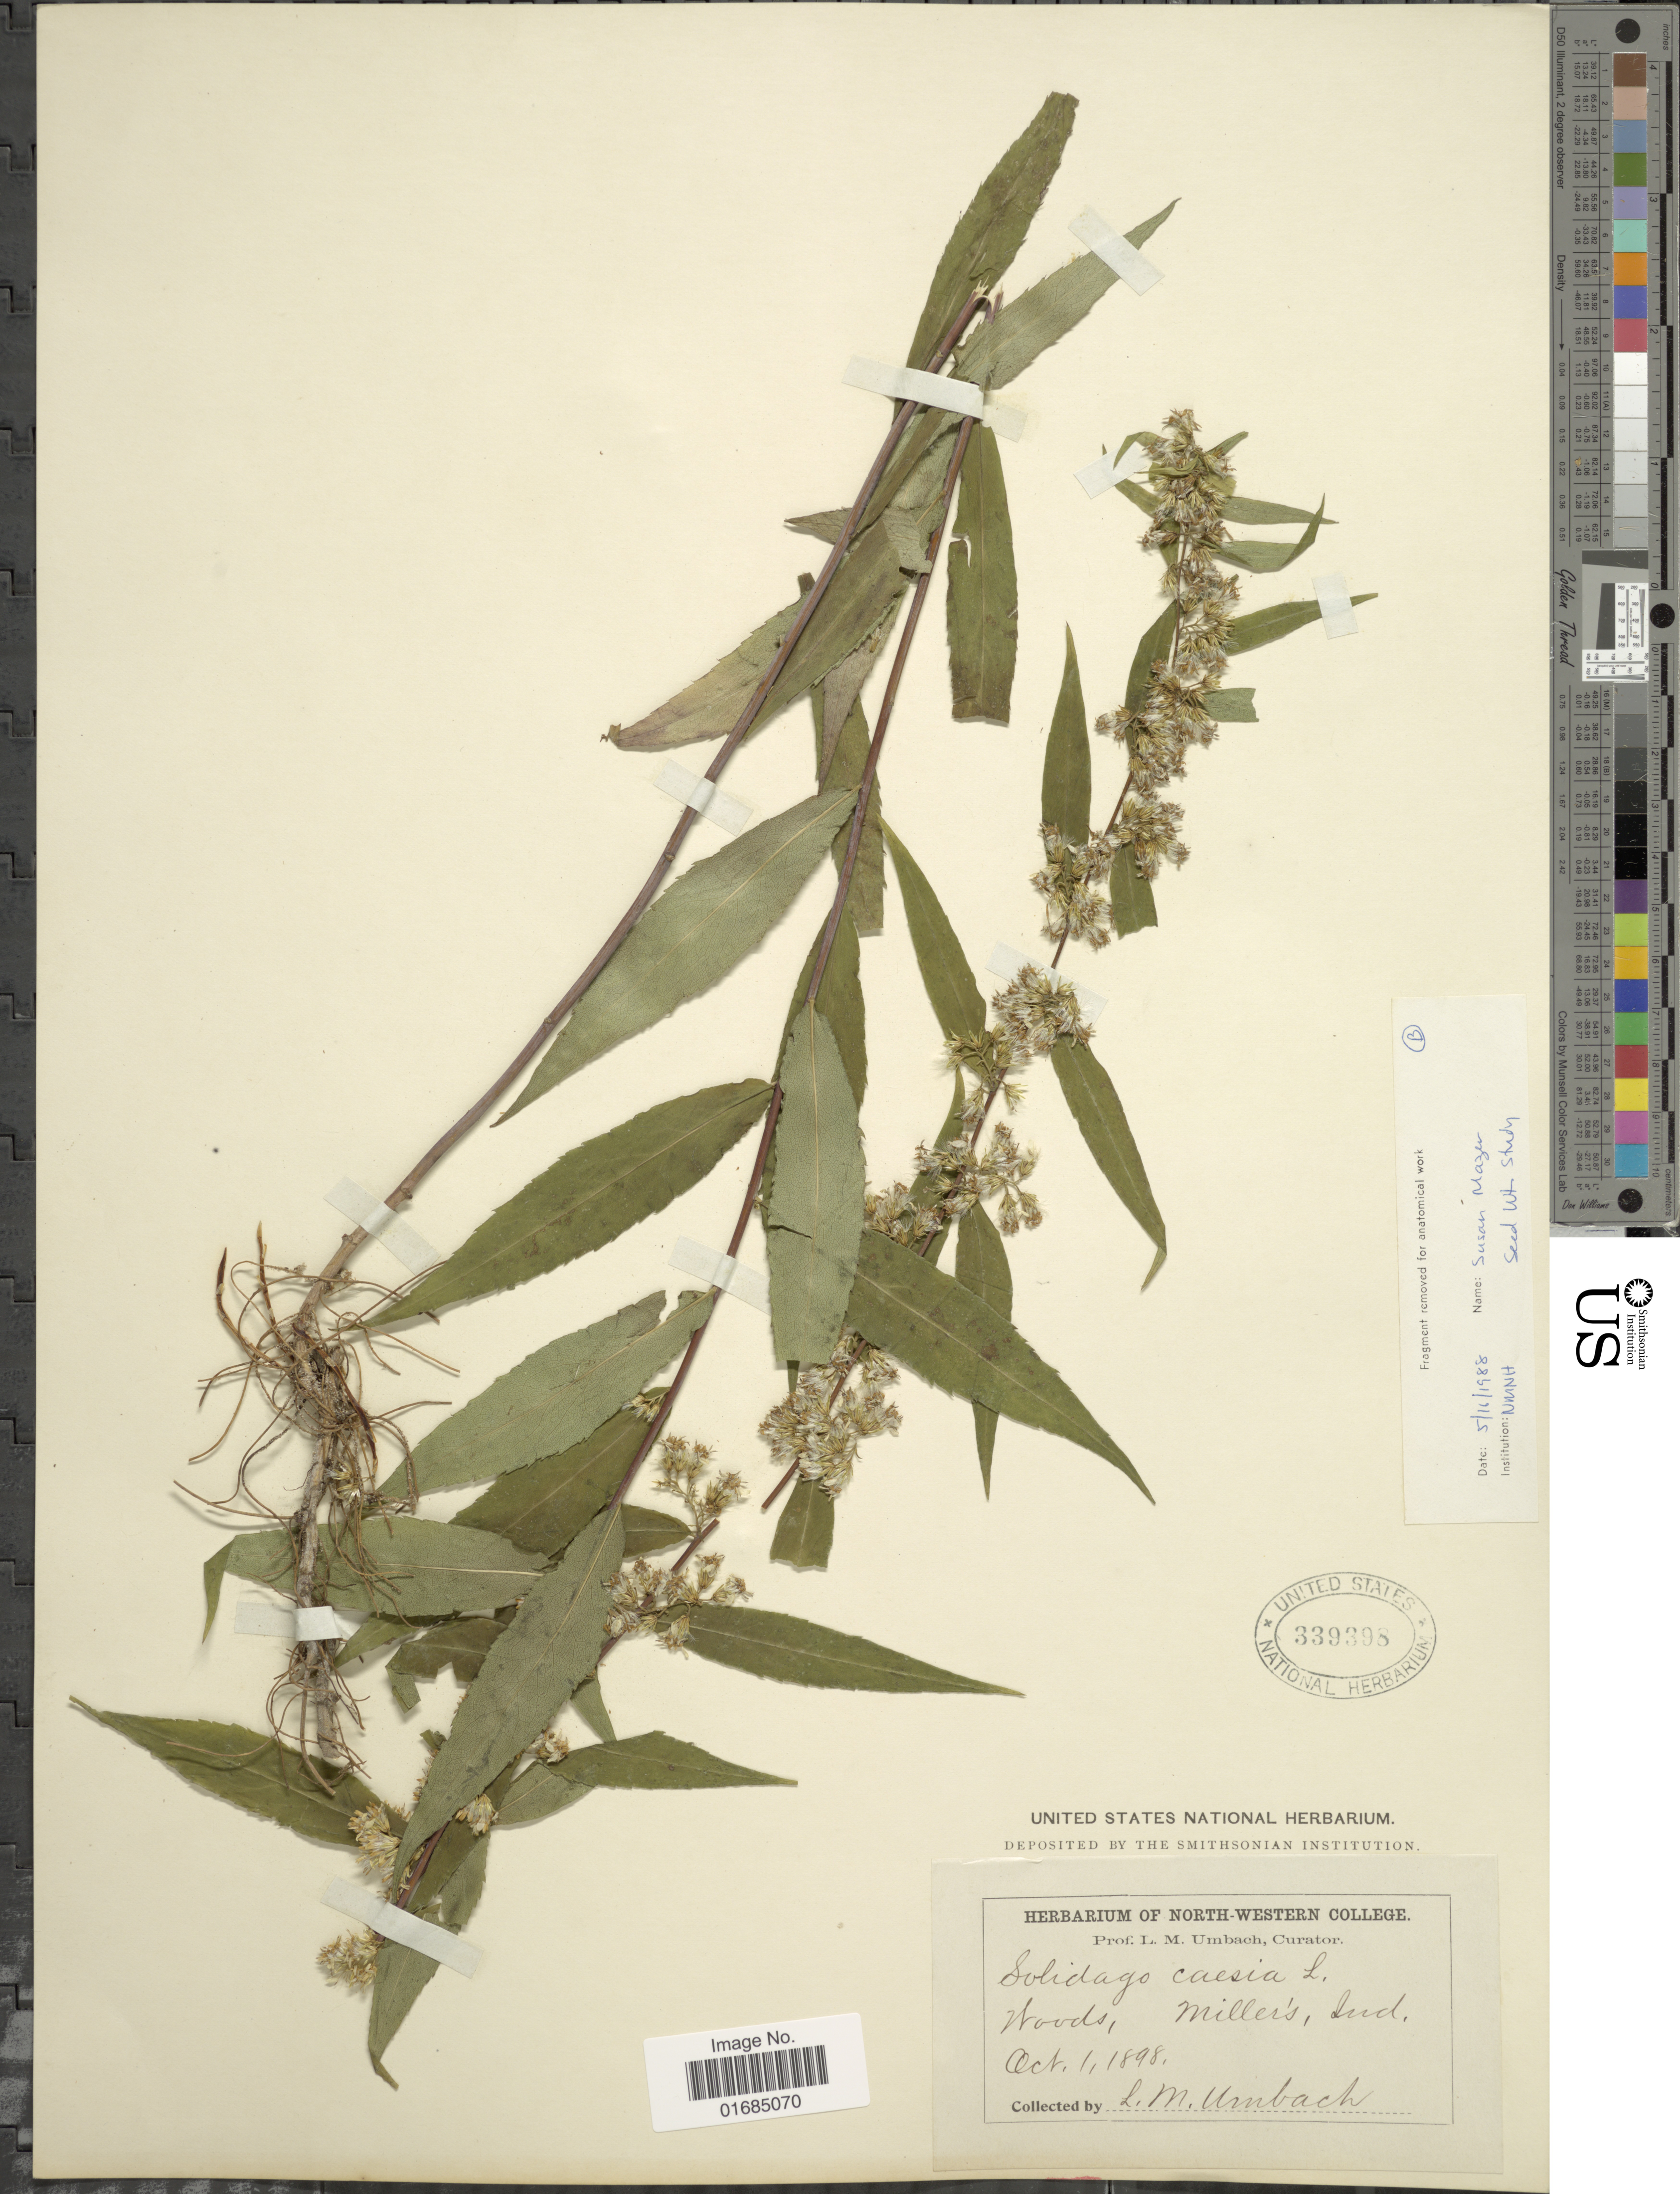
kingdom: Plantae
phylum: Tracheophyta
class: Magnoliopsida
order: Asterales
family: Asteraceae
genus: Solidago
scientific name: Solidago caesia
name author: L.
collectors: L. M. Umbach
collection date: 1898-10-01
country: United States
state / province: Indiana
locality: Miller's Ind.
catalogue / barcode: US 339398